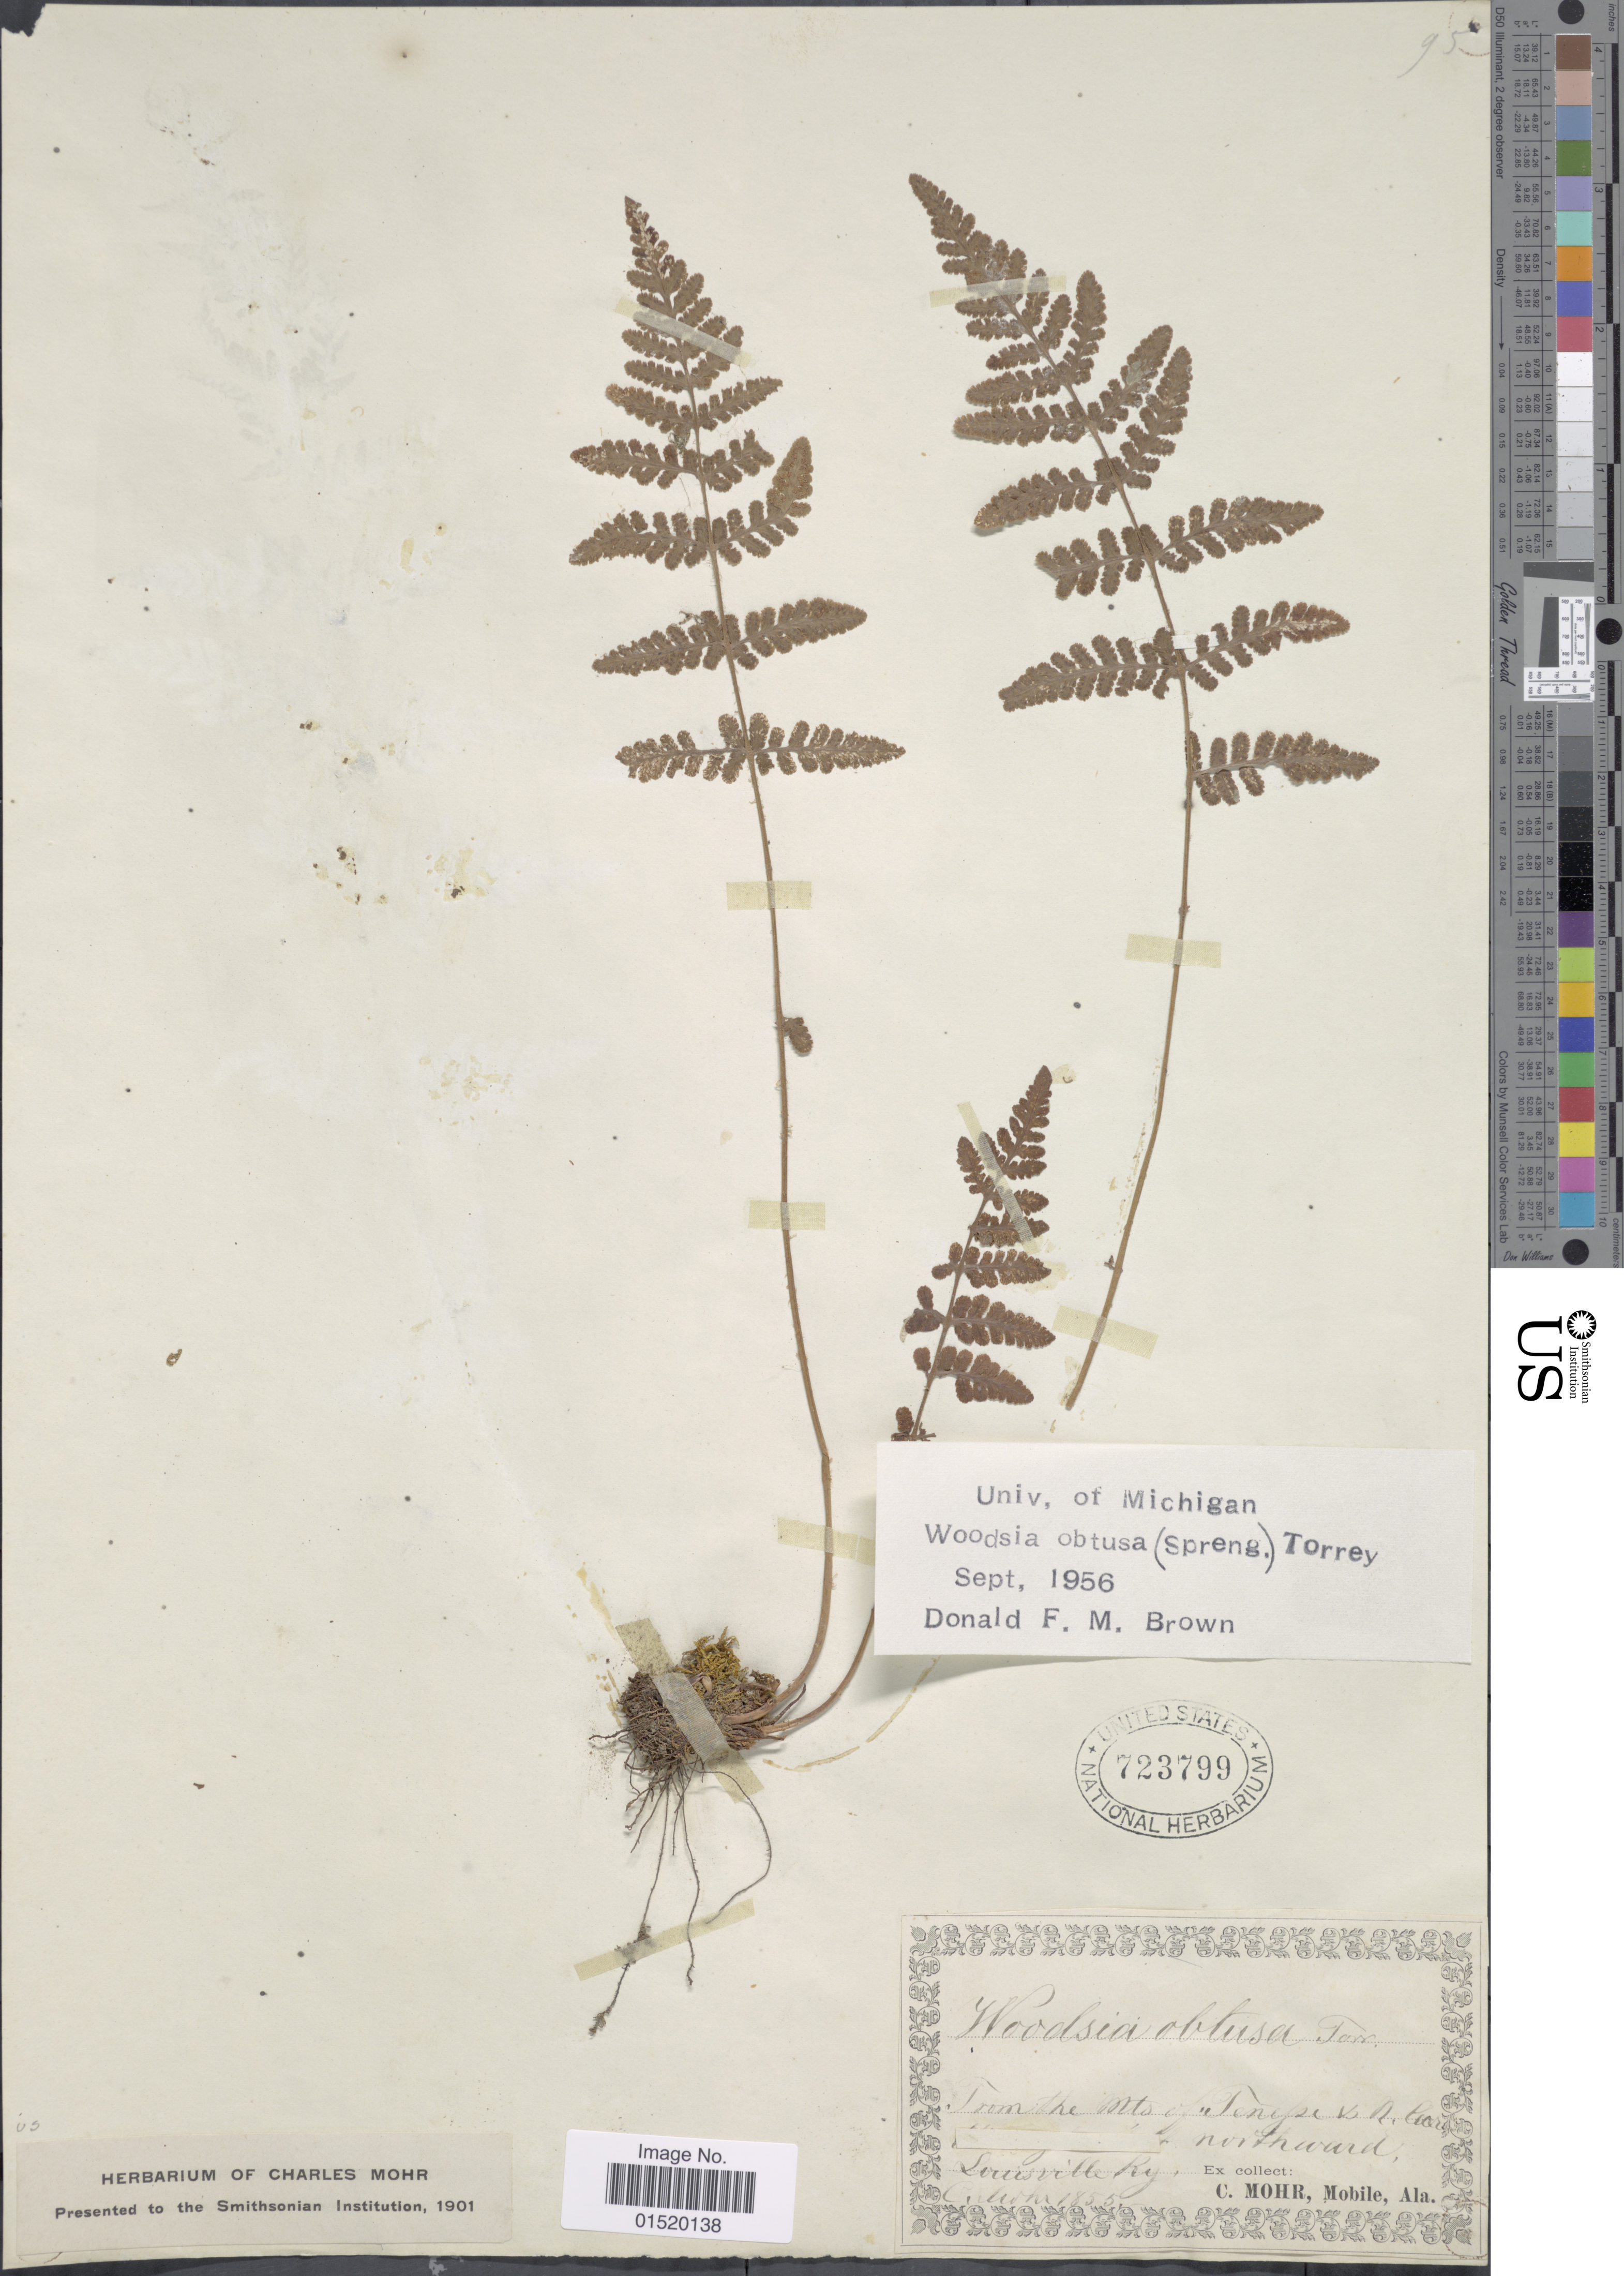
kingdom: Plantae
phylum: Tracheophyta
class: Polypodiopsida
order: Polypodiales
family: Woodsiaceae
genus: Woodsia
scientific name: Woodsia obtusa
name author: (Spreng.) Torr.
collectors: C. T. Mohr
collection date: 1855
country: United States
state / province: Kentucky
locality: From the Mts of Tenessee + N Car. northward, Louisville.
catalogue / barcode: US 723799